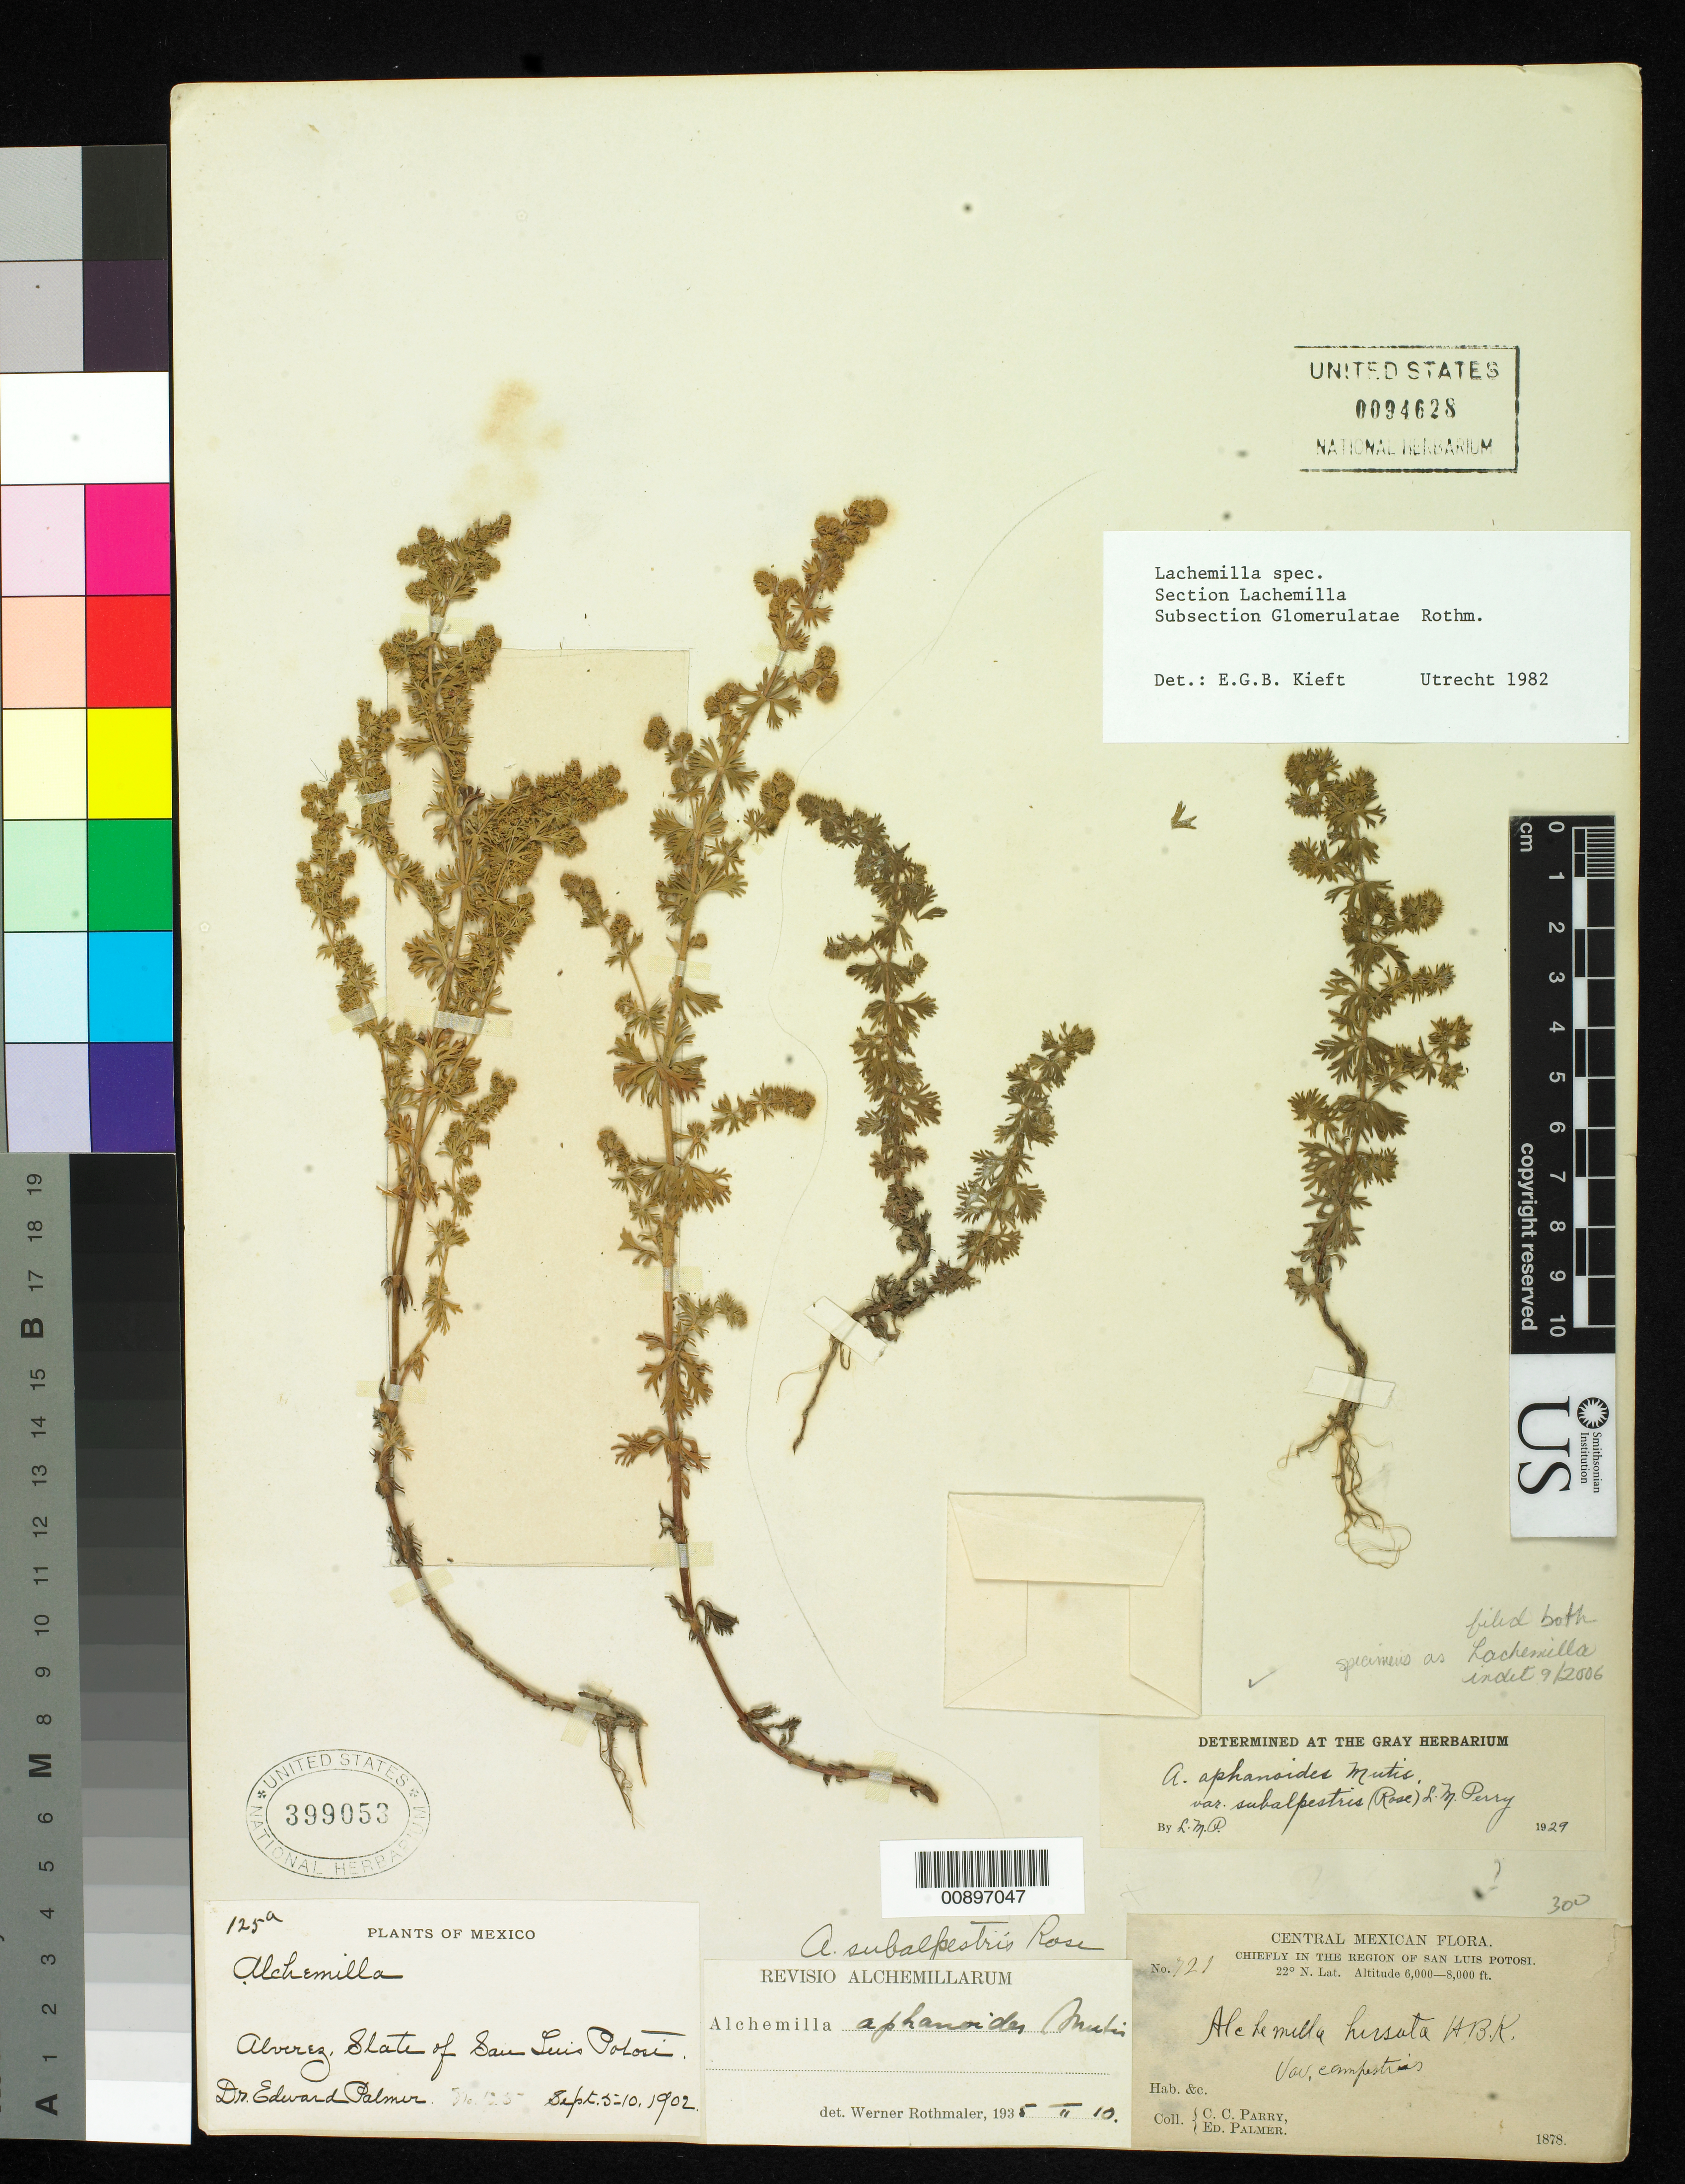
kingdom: Plantae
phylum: Tracheophyta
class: Magnoliopsida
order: Rosales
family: Rosaceae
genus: Lachemilla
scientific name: Lachemilla sp.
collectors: C. C. Parry & E. Palmer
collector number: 721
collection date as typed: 1878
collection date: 1878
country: Mexico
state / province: San Luis Potosí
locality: Chiefly in the region of San Luis Potosí.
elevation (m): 1829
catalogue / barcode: US 94628-2